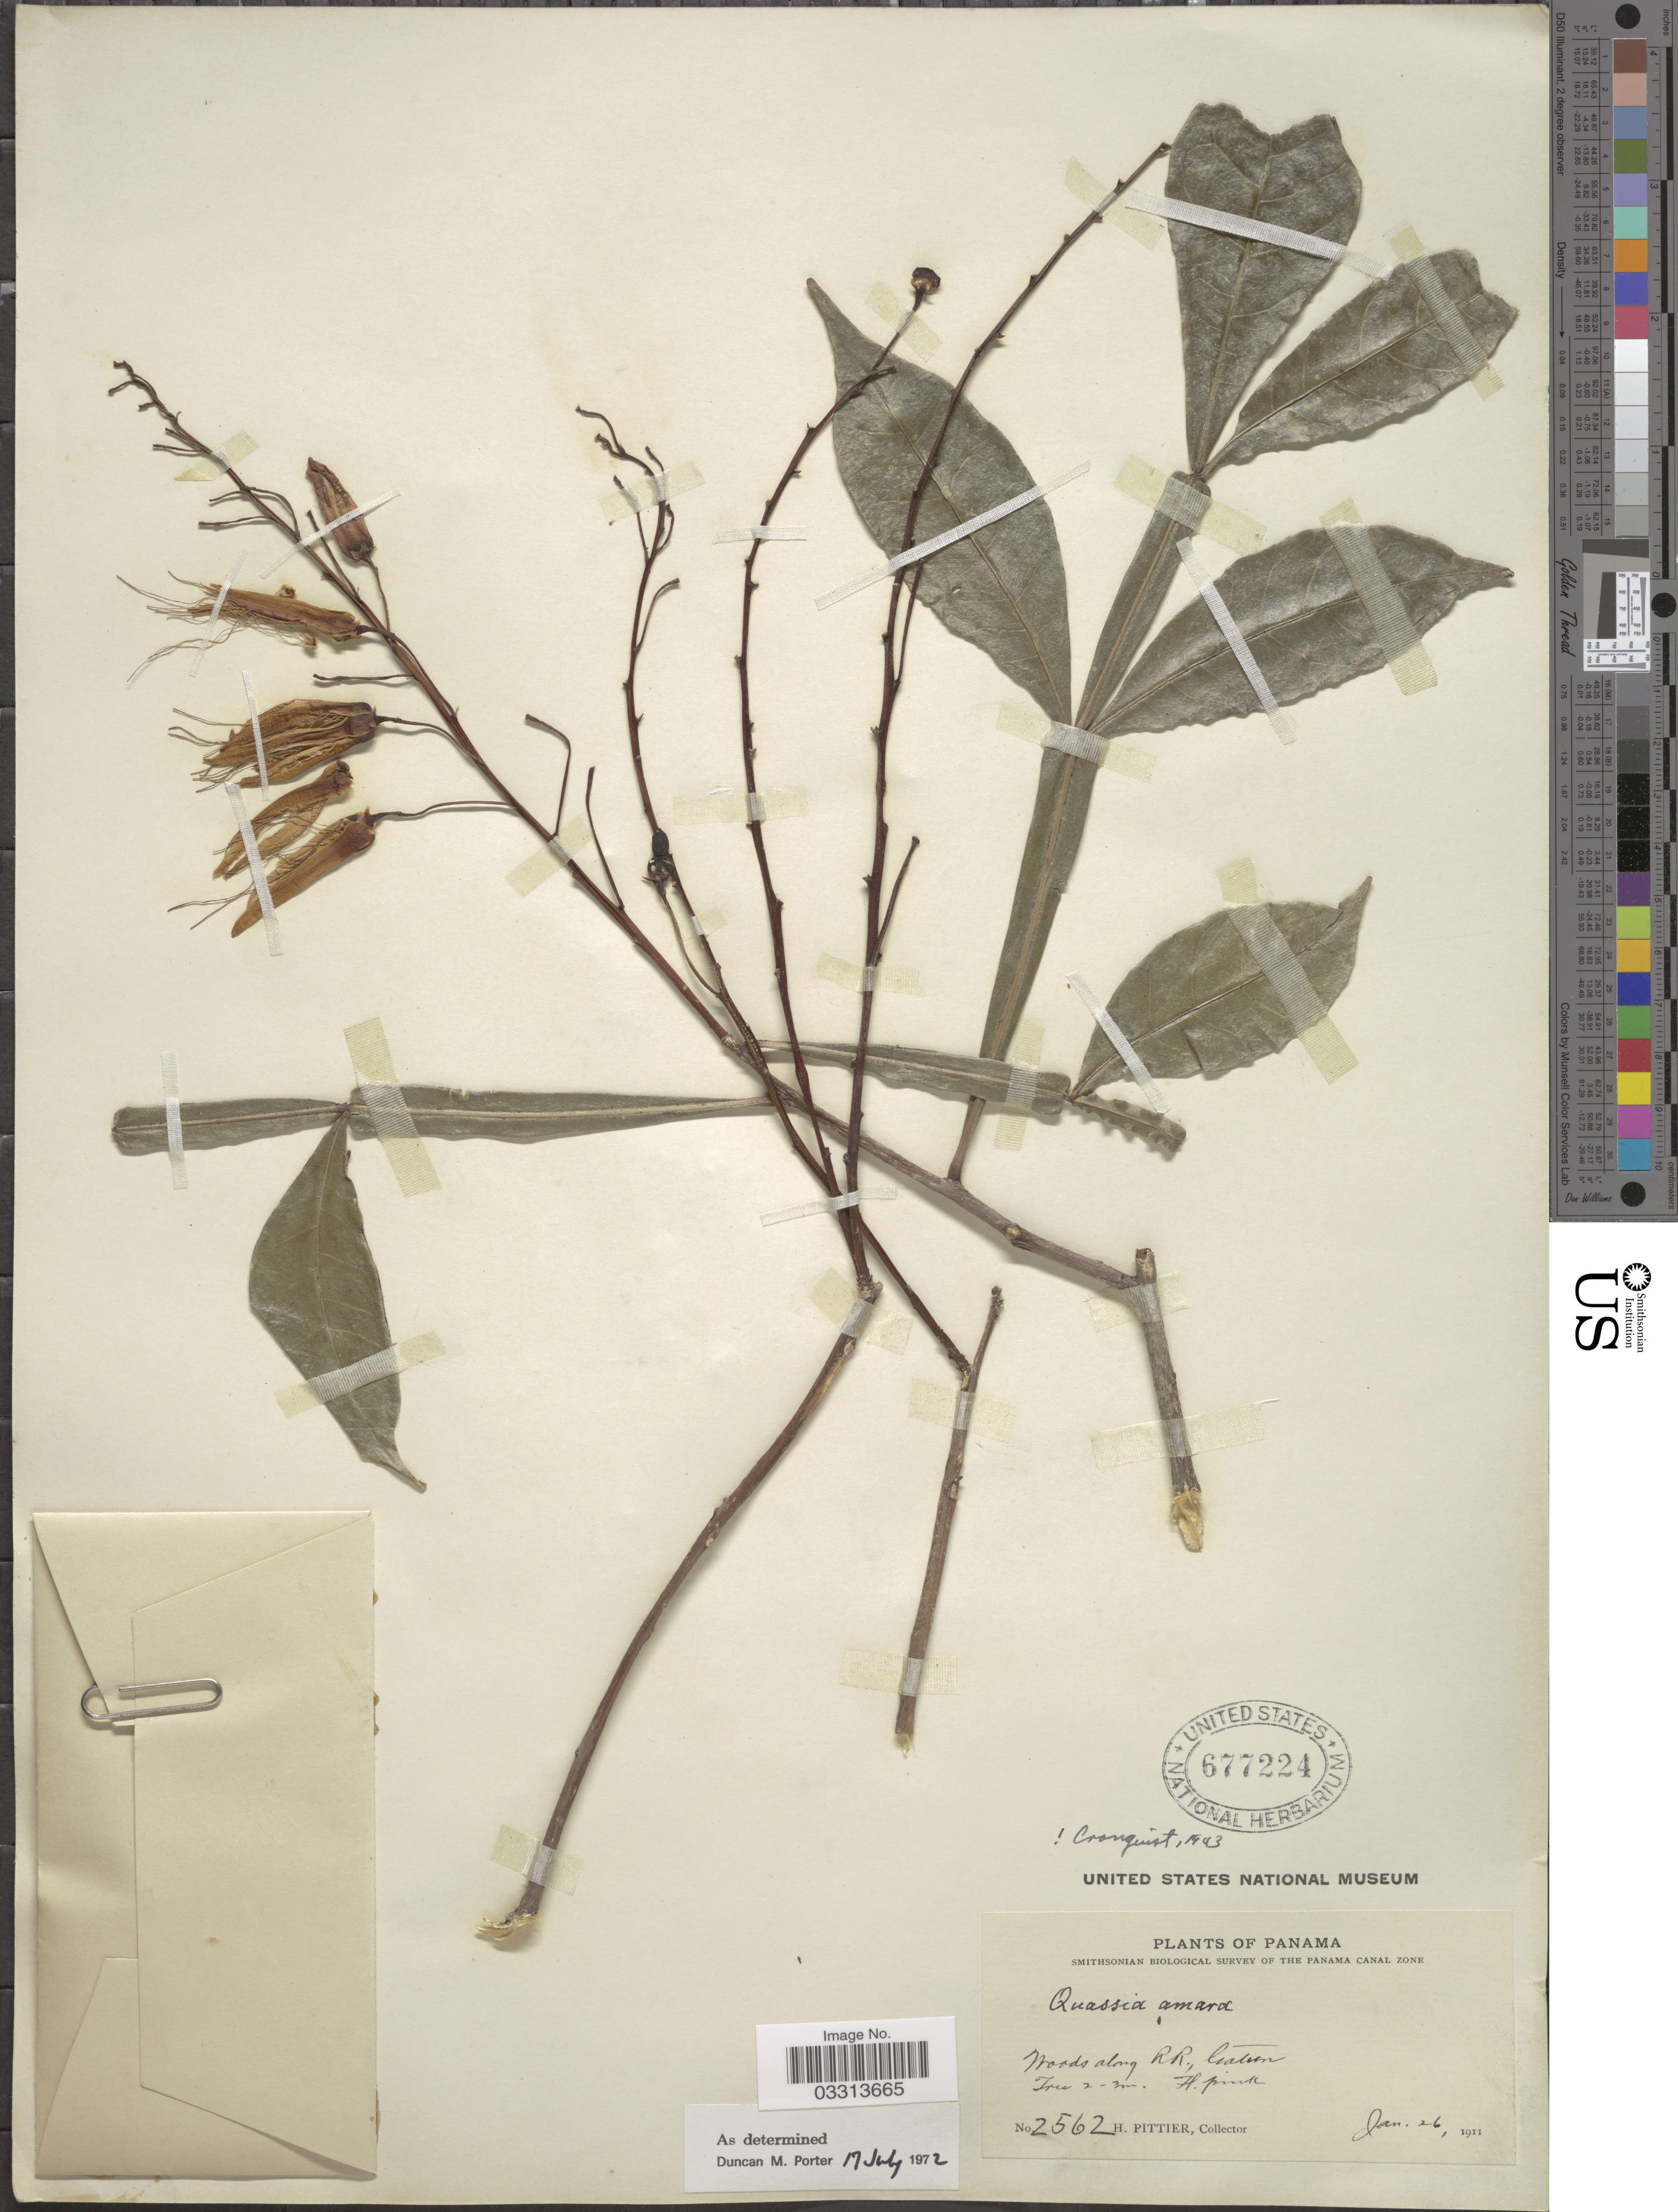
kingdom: Plantae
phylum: Tracheophyta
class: Magnoliopsida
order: Sapindales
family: Simaroubaceae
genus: Quassia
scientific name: Quassia amara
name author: L.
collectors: H. F. Pittier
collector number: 2562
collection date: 1911-01-26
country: Panama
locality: Canal Zone, Woods along R.R., Gatun.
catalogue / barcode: US 677224